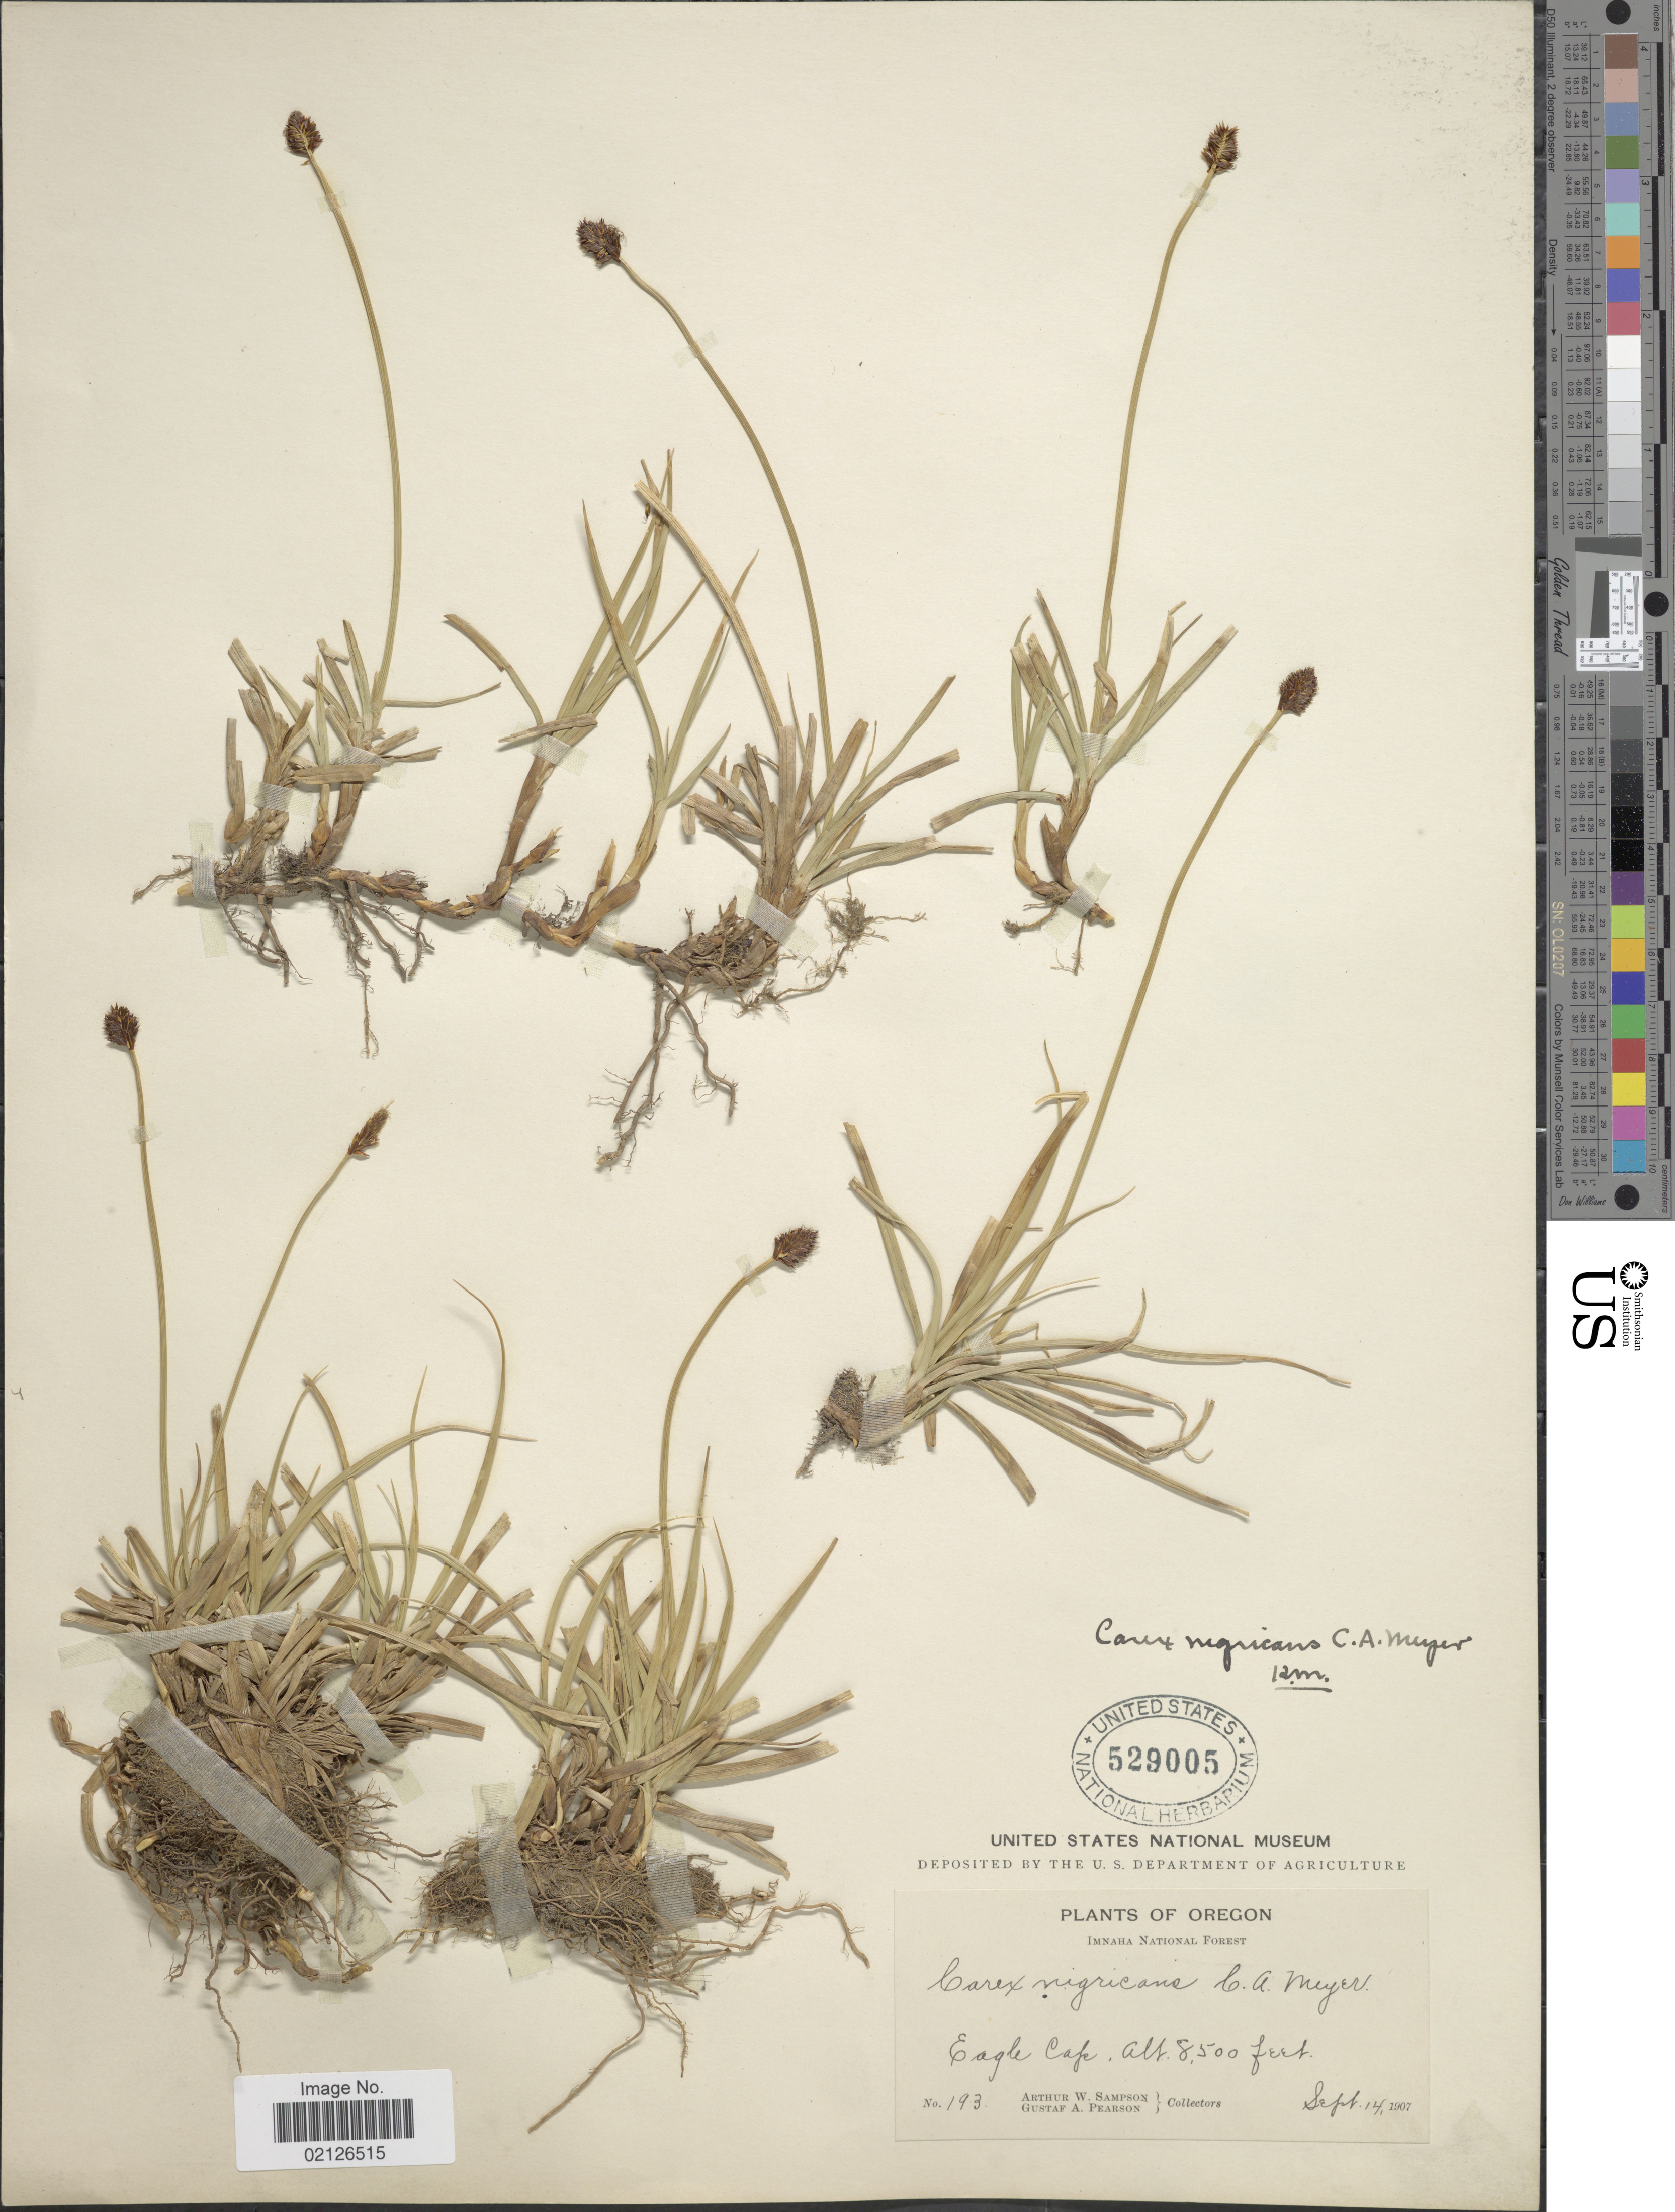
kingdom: Plantae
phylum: Tracheophyta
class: Liliopsida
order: Poales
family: Cyperaceae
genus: Carex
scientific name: Carex nigricans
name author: C.A. Mey.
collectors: A. Sampson & G. Pearson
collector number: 193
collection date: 1907-09-14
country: United States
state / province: Oregon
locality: Imnaha National Forest, Eagle Cap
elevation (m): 2591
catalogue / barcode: US 529005